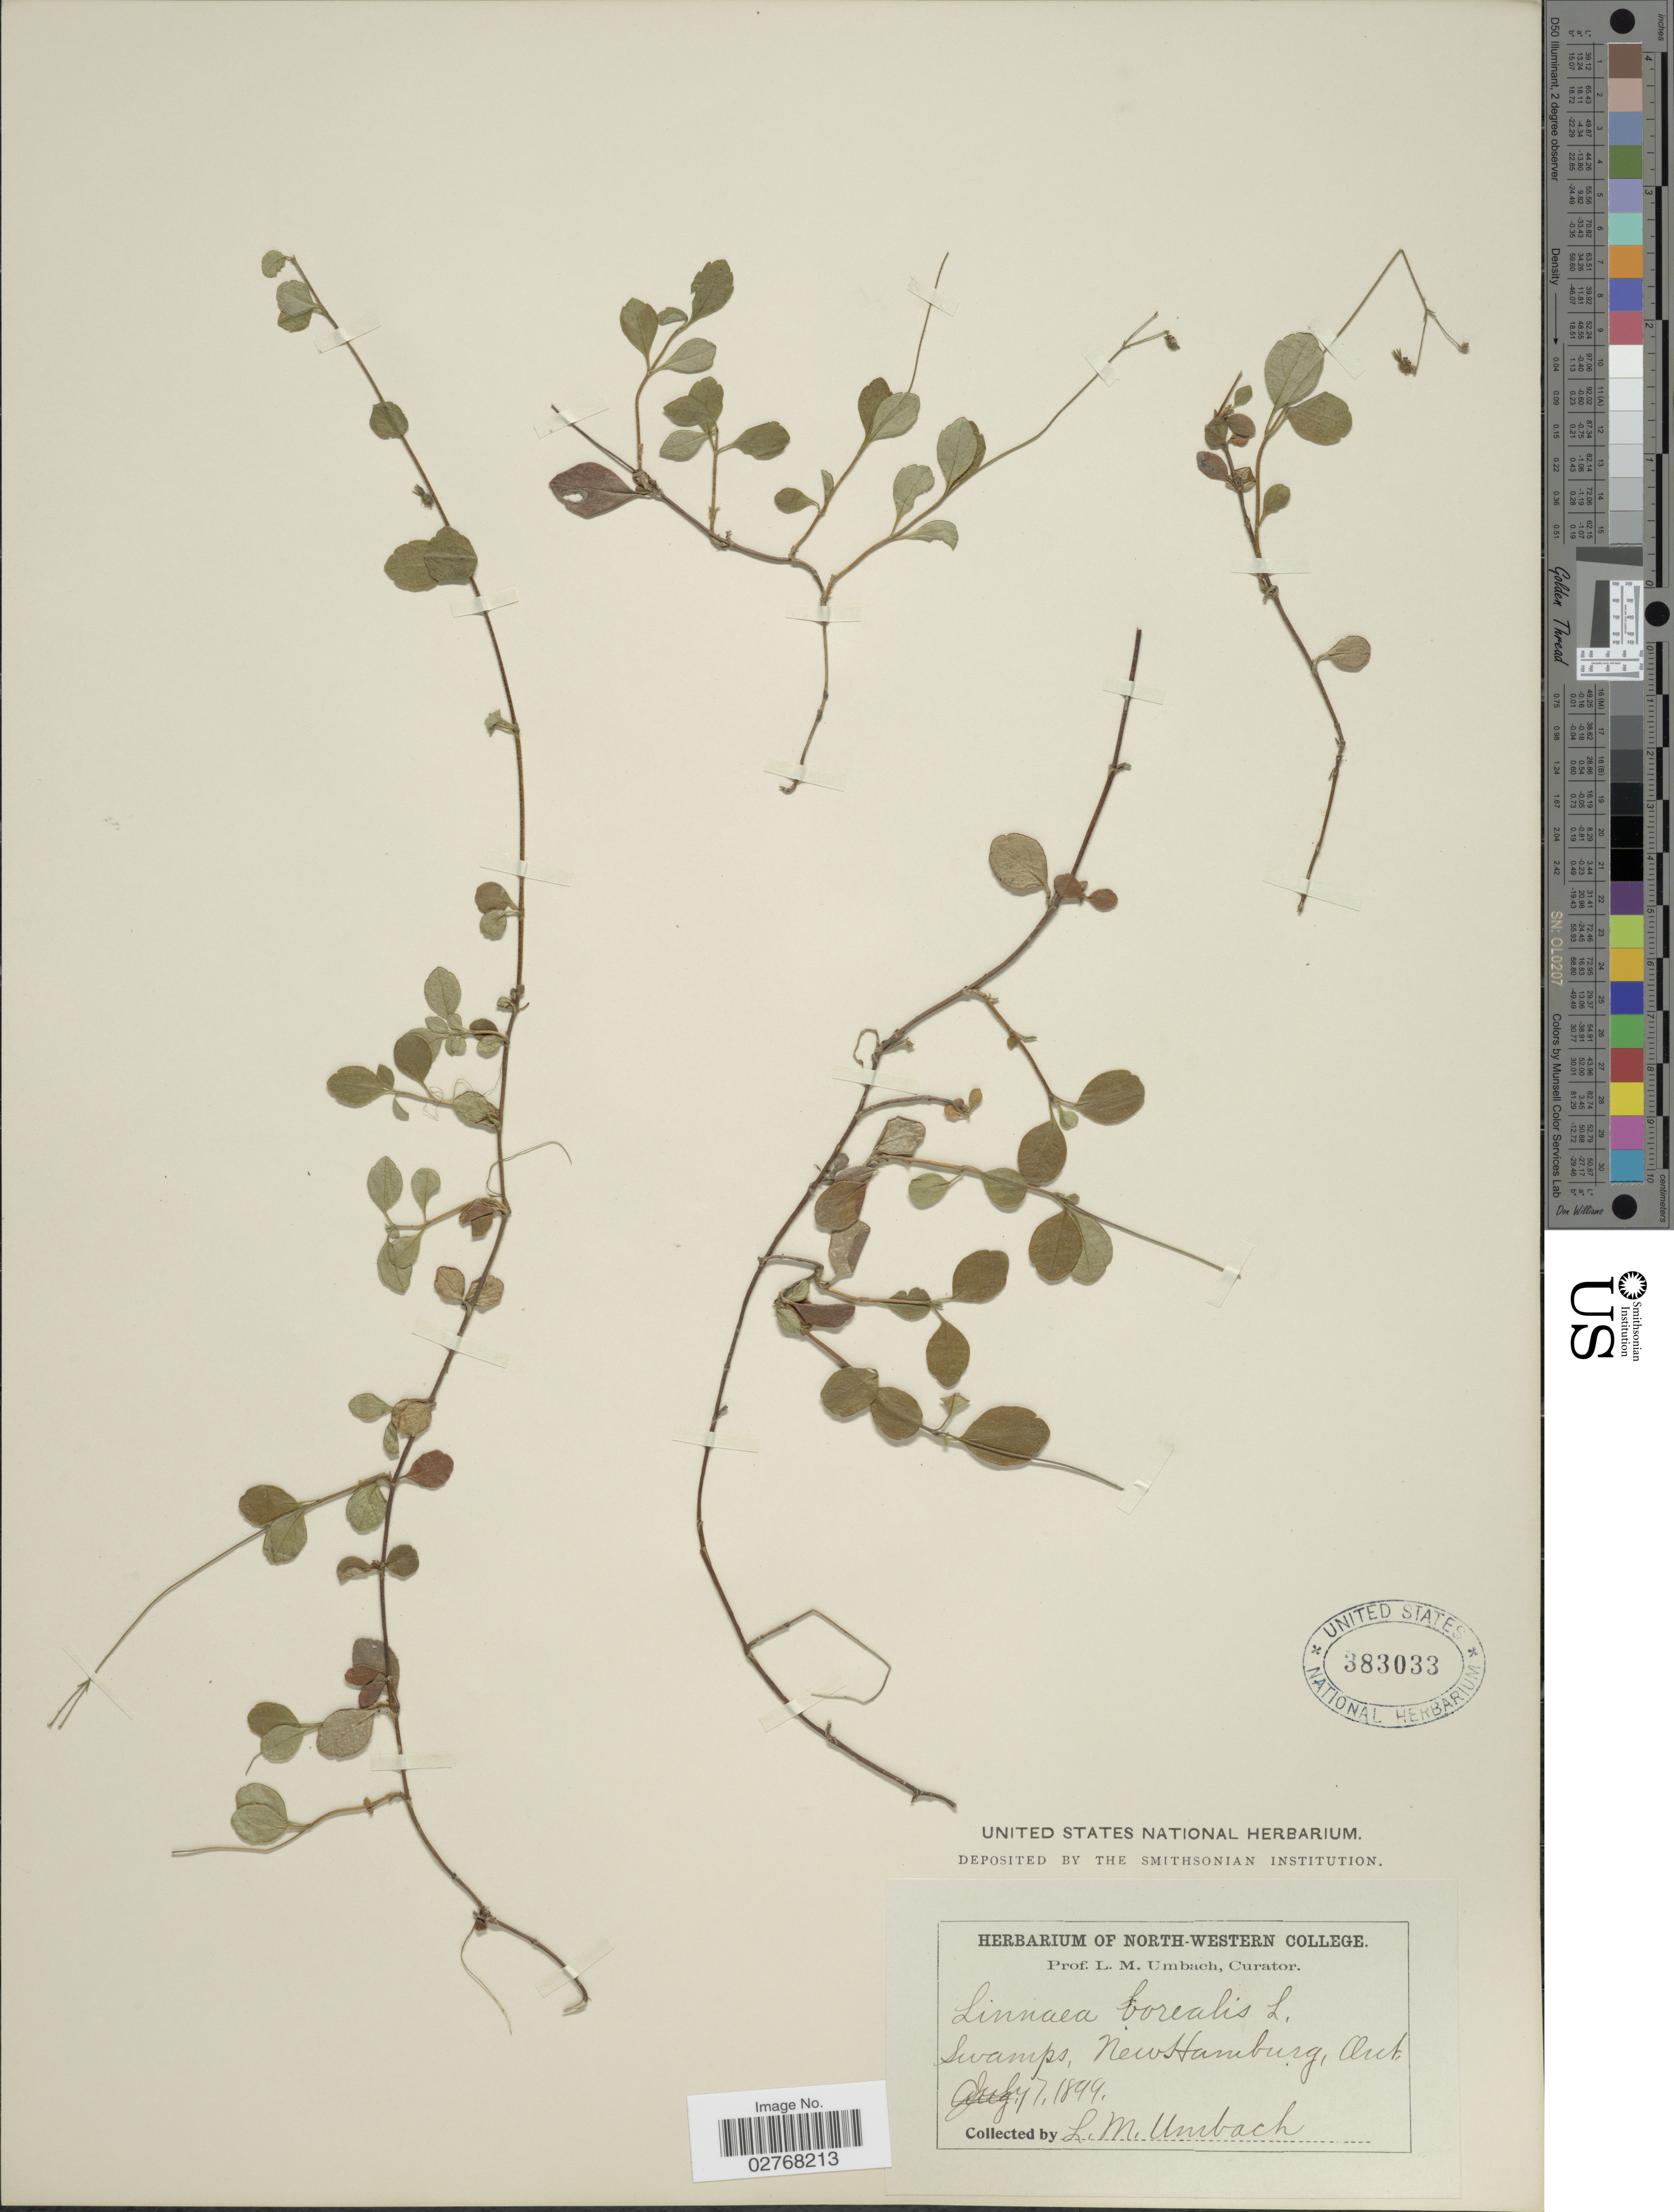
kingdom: Plantae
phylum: Tracheophyta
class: Magnoliopsida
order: Dipsacales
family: Caprifoliaceae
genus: Linnaea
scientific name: Linnaea borealis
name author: L.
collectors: L. M. Umbach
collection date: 1899-07-07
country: Canada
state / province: Ontario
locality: Swamps, NewHamburg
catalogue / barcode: US 383033